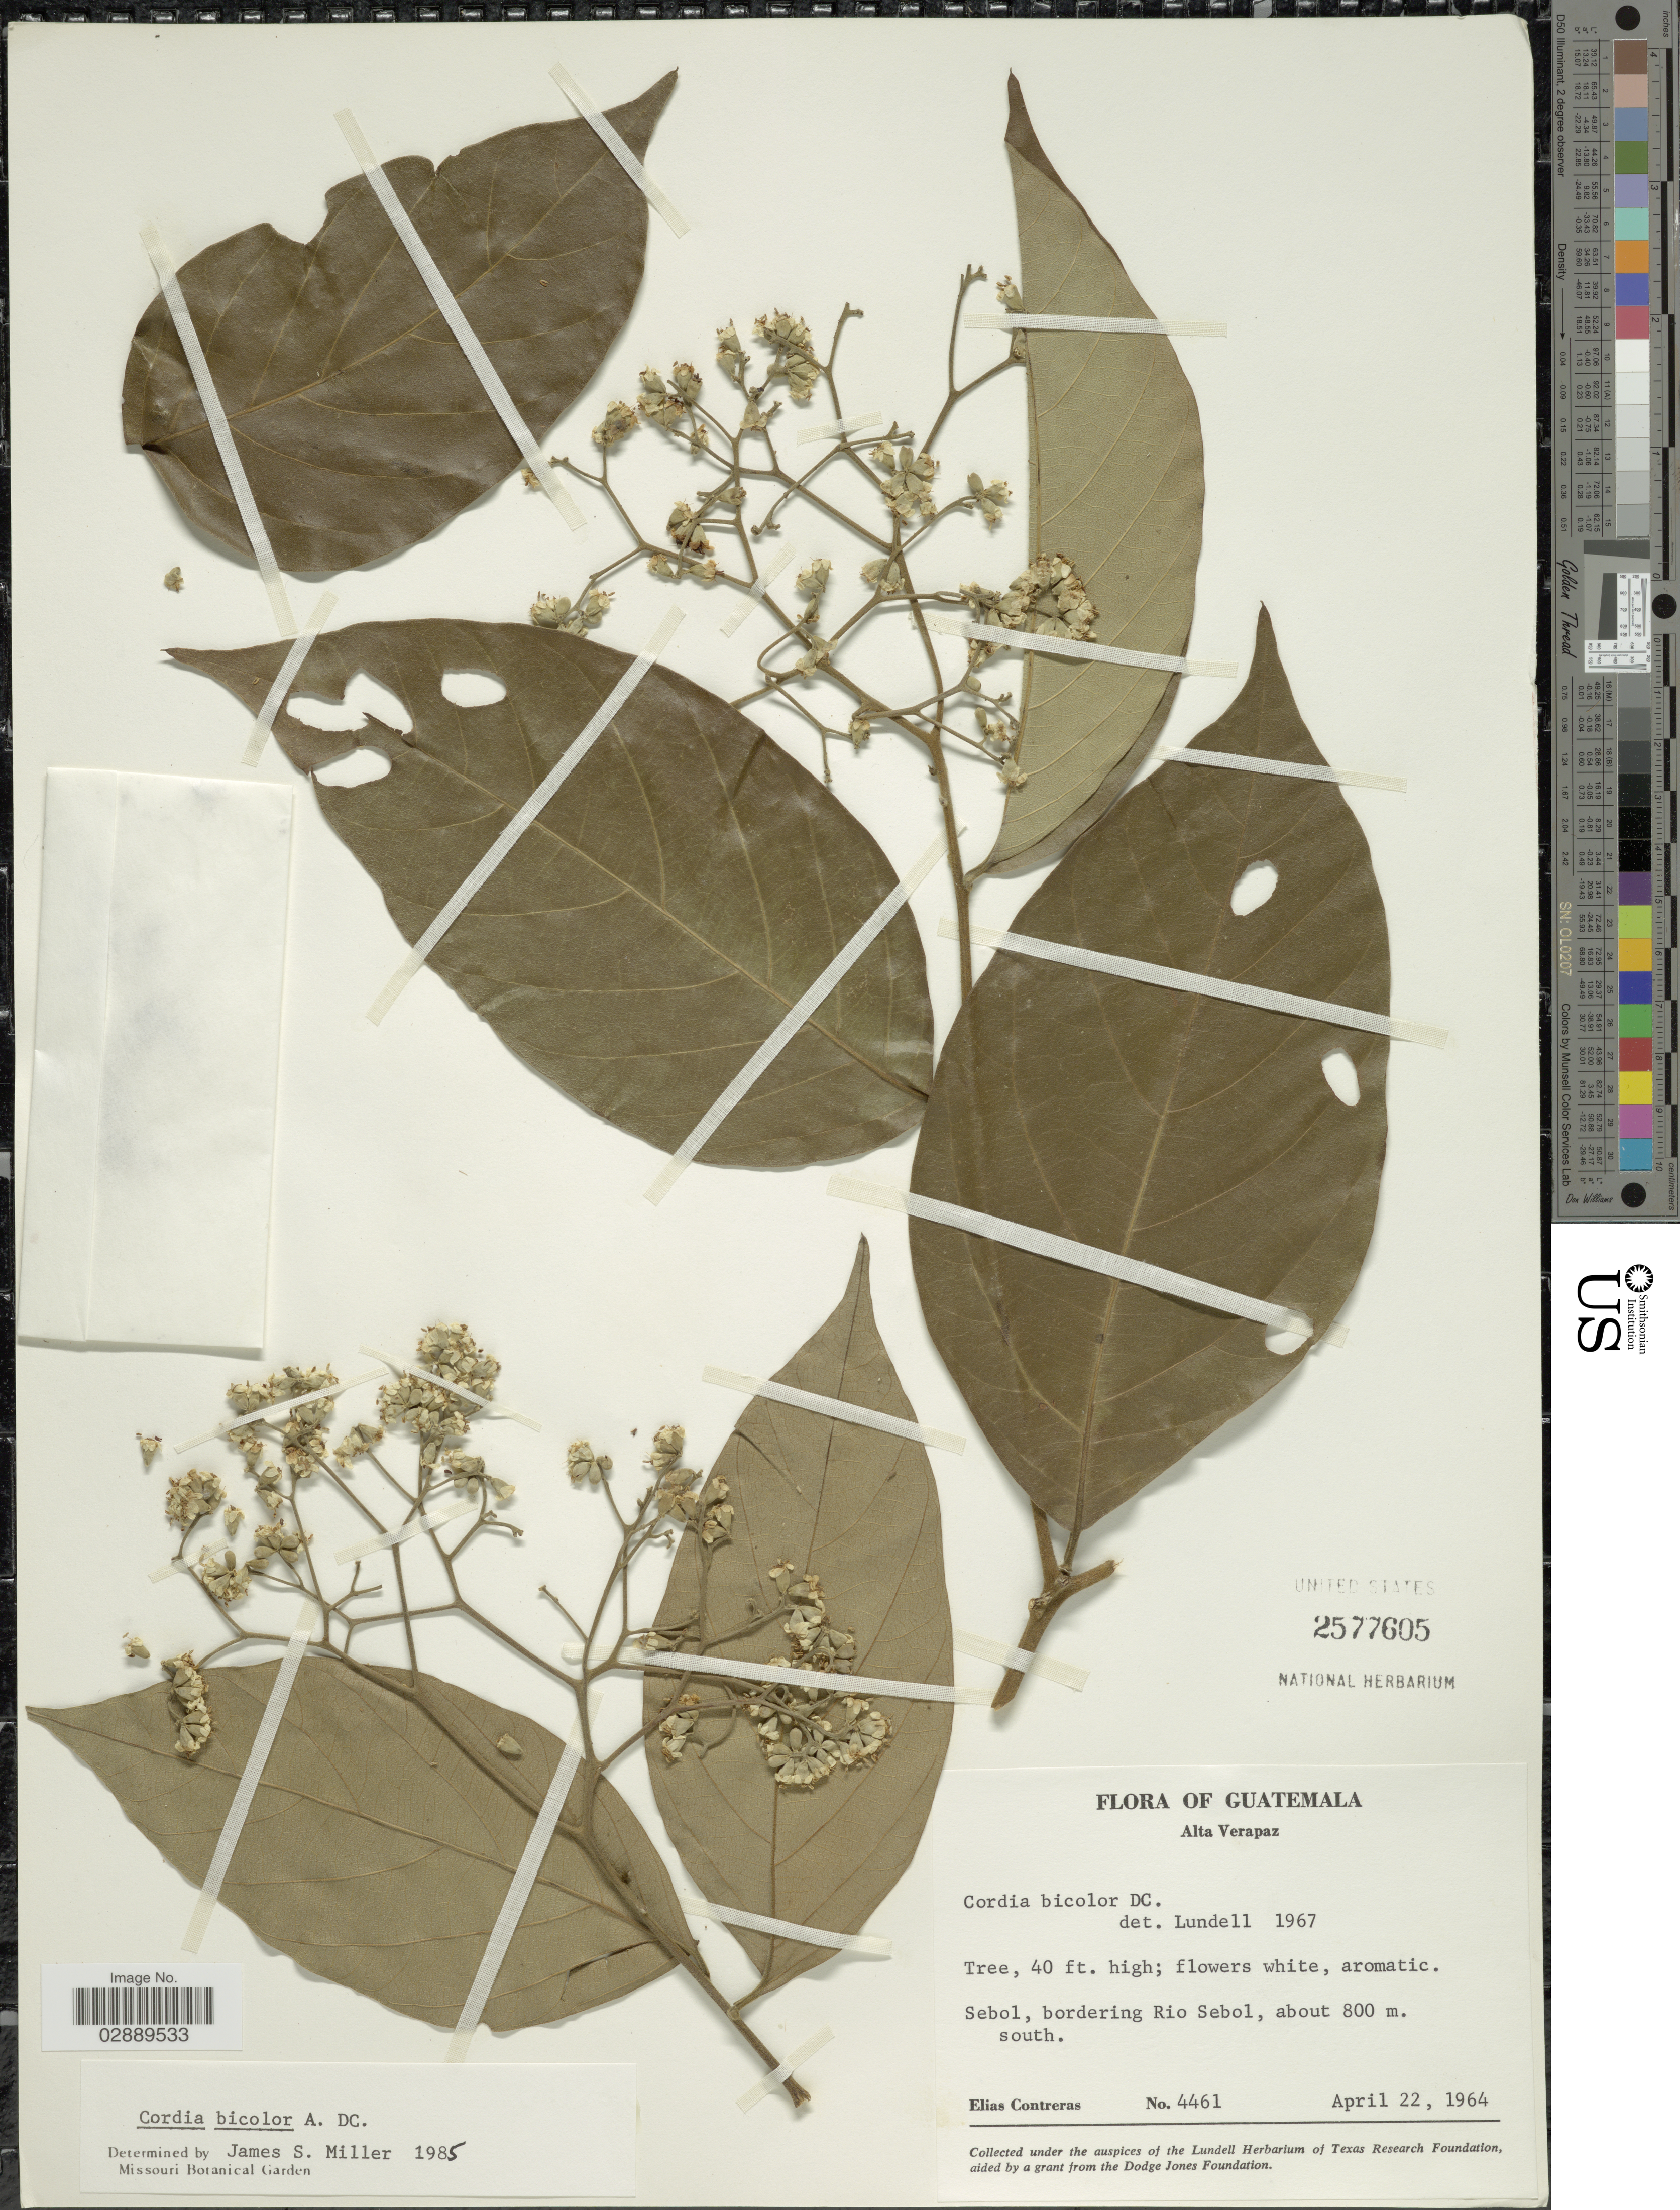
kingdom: Plantae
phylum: Tracheophyta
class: Magnoliopsida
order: Boraginales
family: Cordiaceae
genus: Cordia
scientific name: Cordia bicolor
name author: A. DC.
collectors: E. Contreras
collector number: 4461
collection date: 1964-04-22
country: Guatemala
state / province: Alta Verapaz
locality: Sebol, bordering Rio Sebol, south.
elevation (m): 800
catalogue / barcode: US 2577605